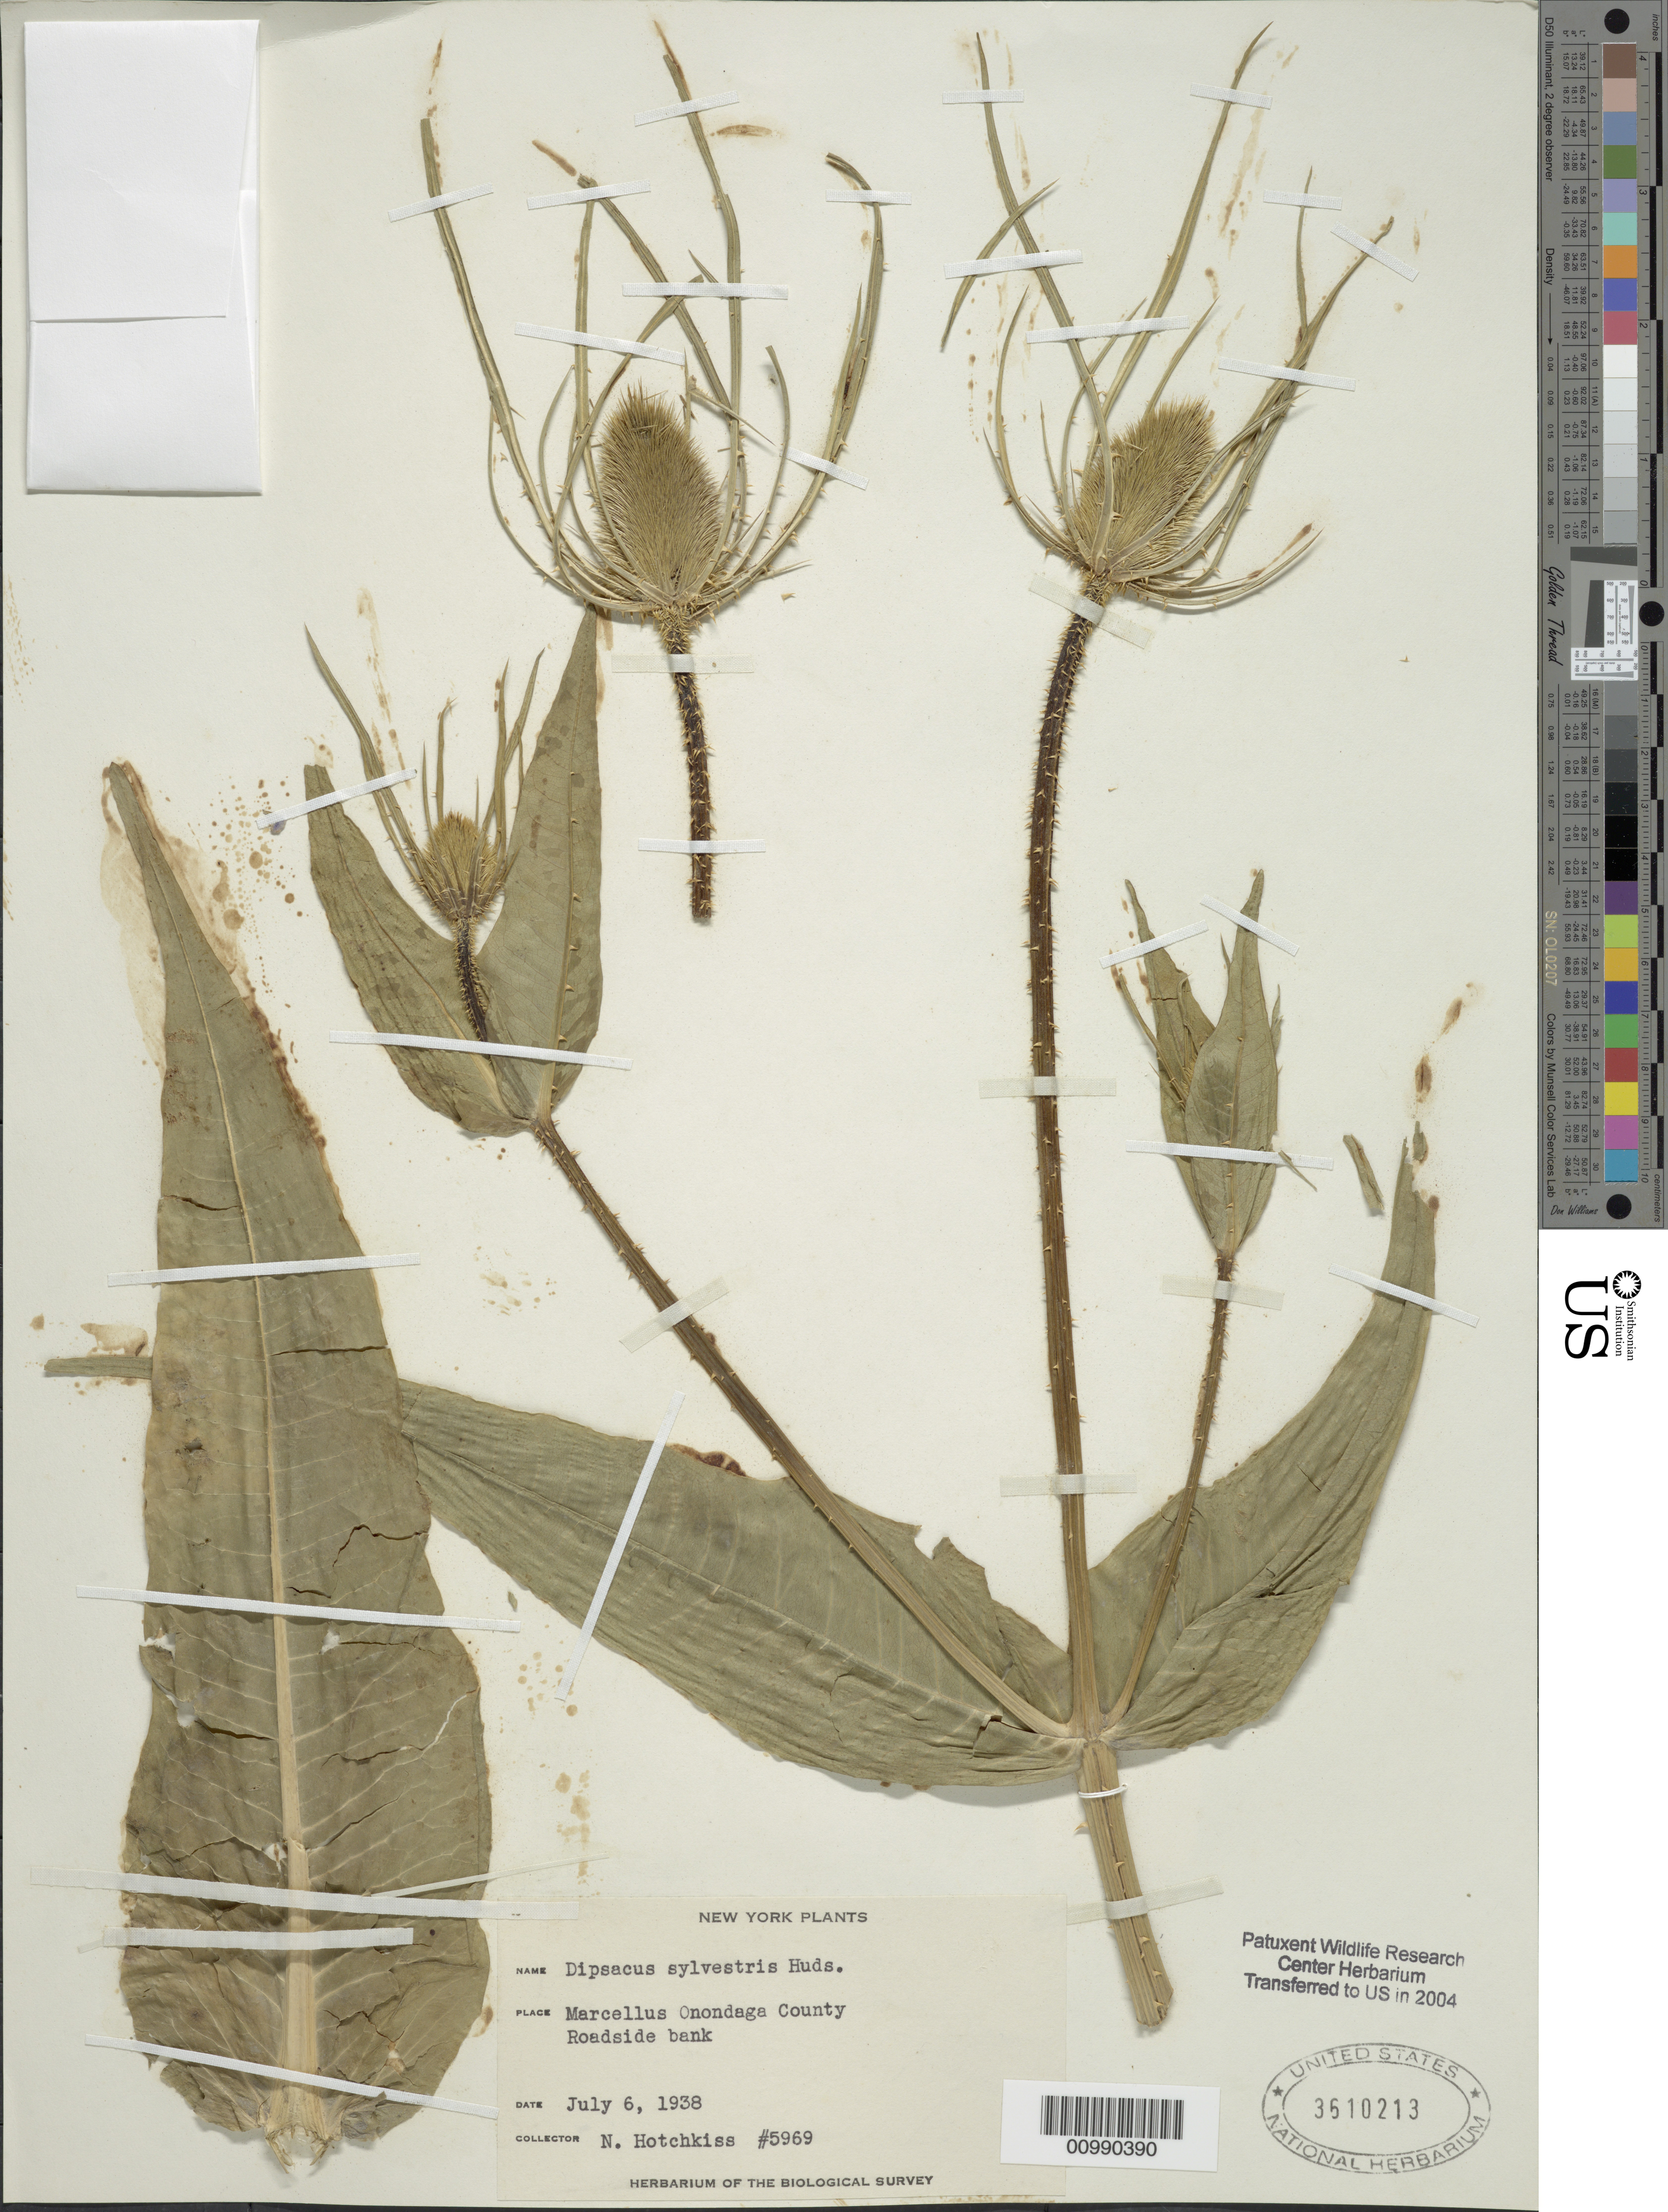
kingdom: Plantae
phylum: Tracheophyta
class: Magnoliopsida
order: Dipsacales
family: Caprifoliaceae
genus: Dipsacus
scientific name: Dipsacus sylvestris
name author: Huds.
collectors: N. Hotchkiss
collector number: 5969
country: United States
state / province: New York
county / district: Onondaga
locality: Marcellus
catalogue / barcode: US 3610213